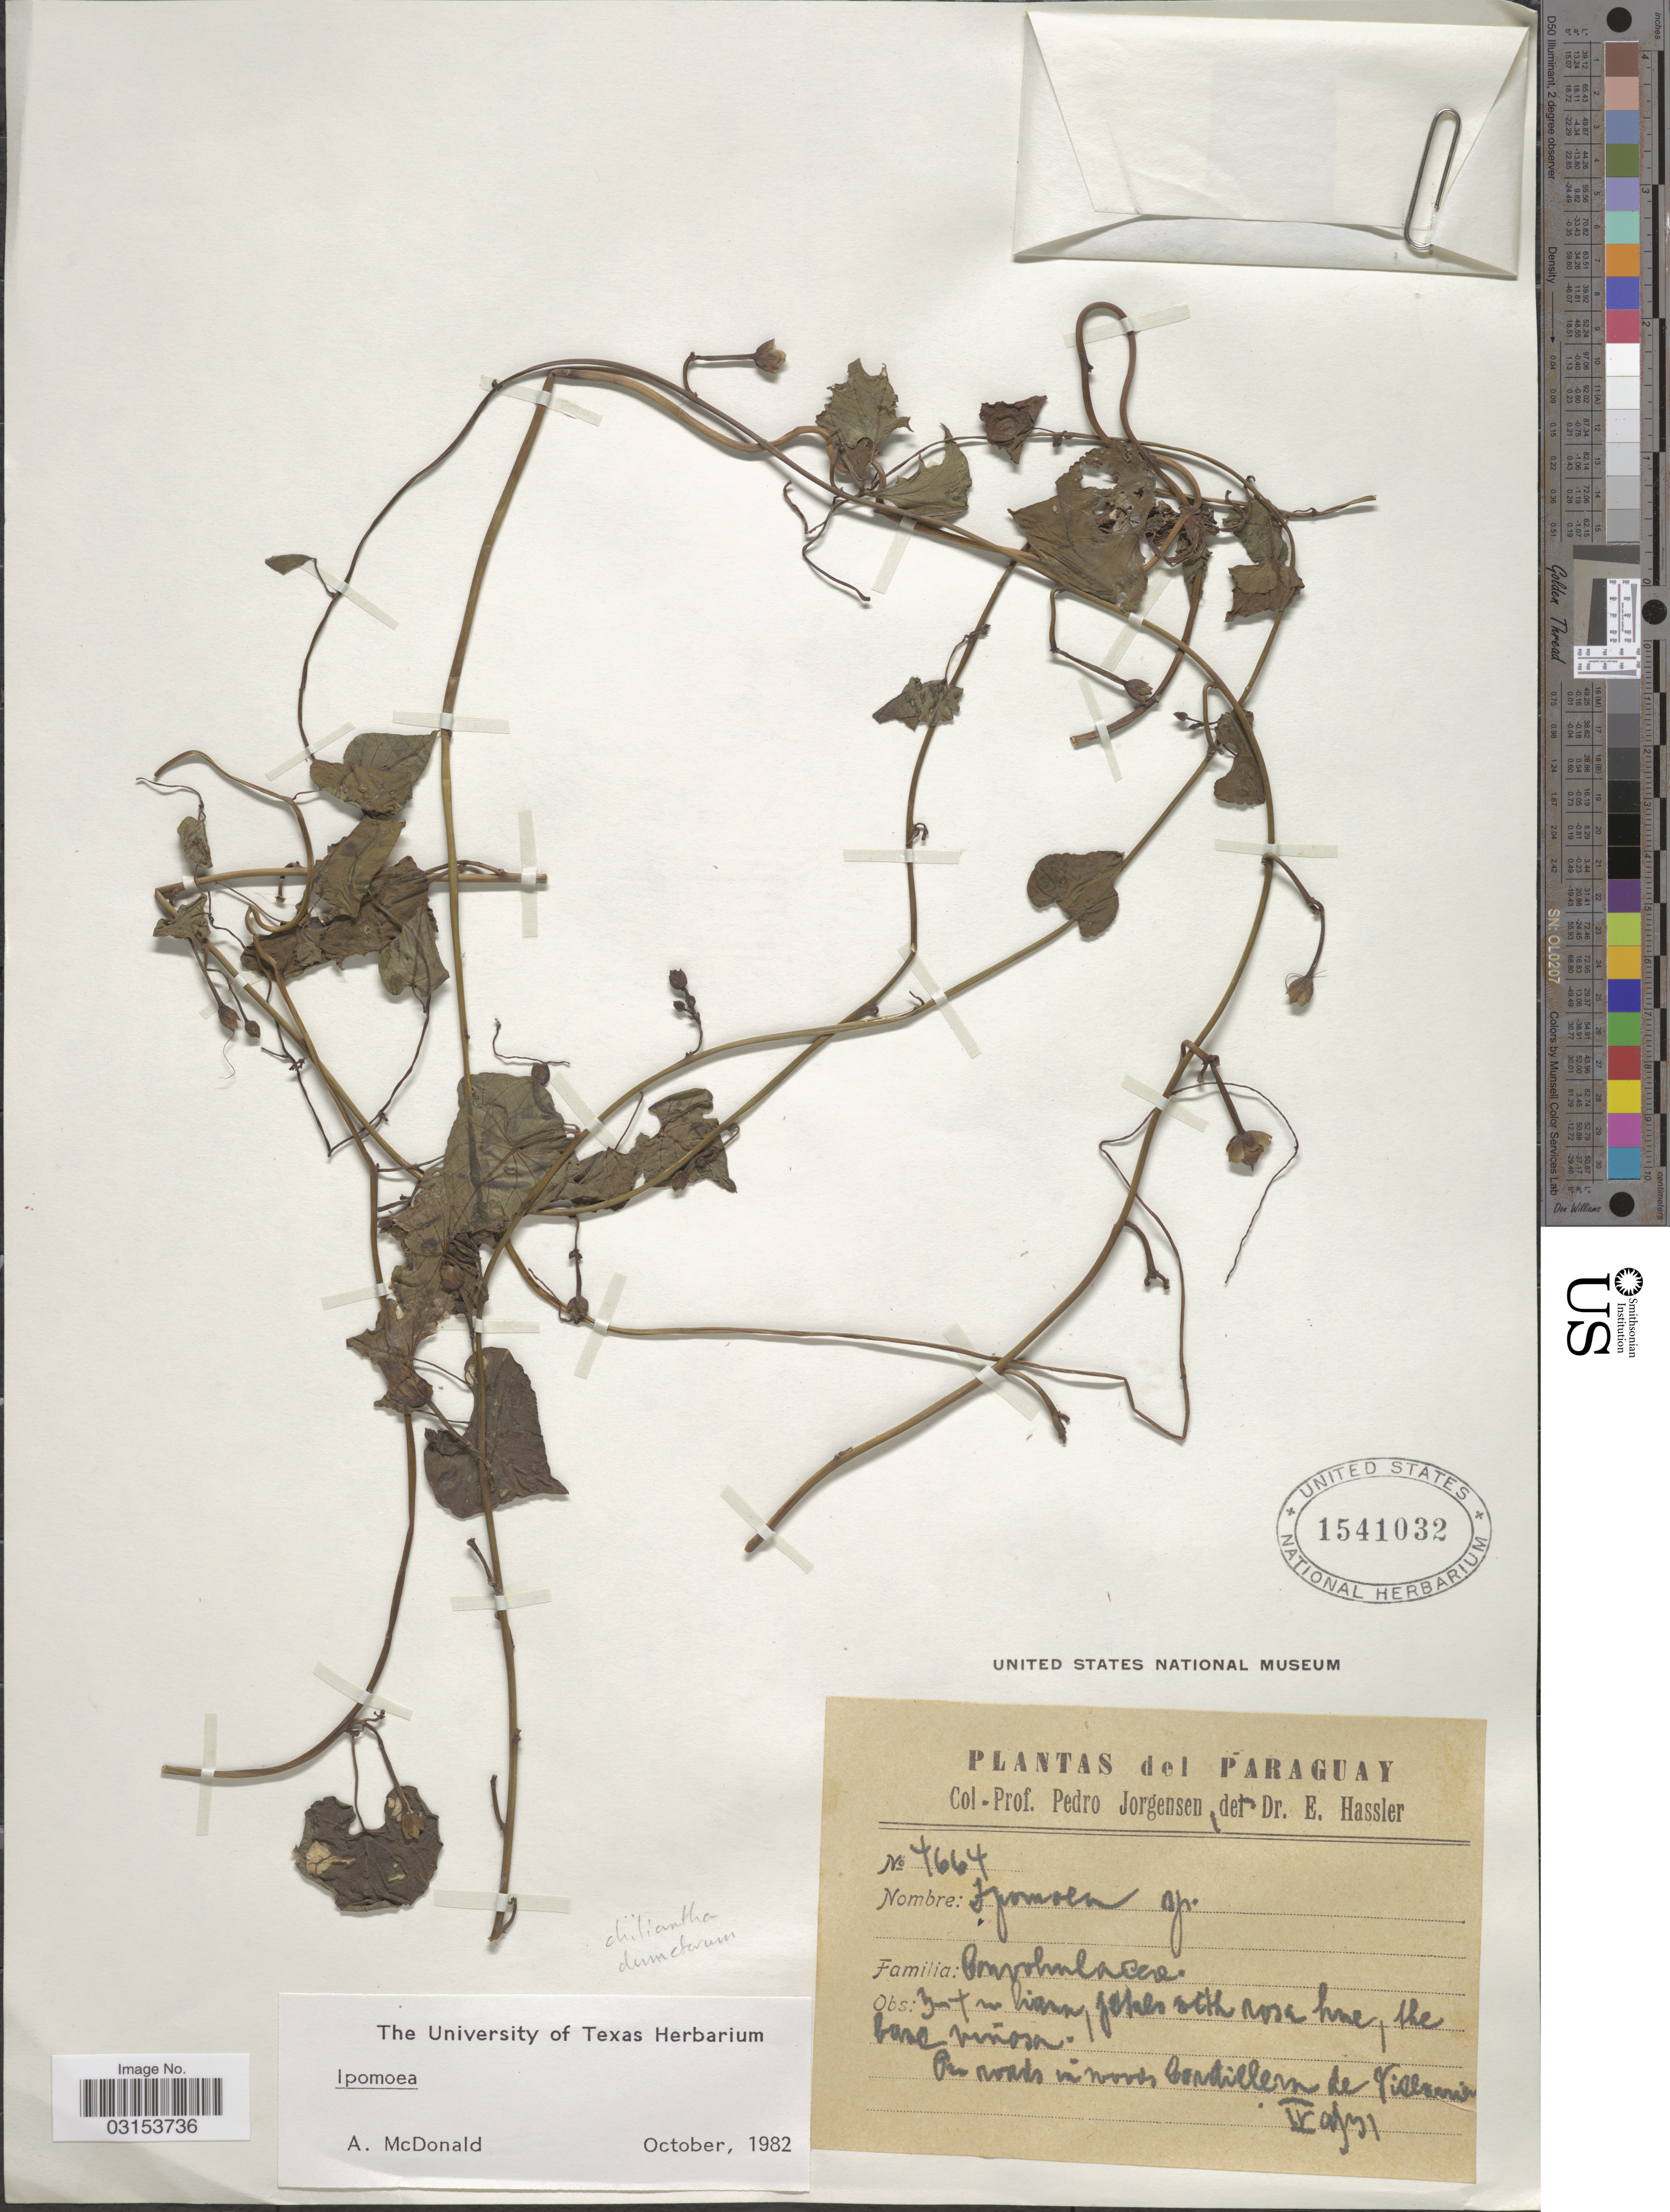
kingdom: Plantae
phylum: Tracheophyta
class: Magnoliopsida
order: Solanales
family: Convolvulaceae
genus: Ipomoea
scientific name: Ipomoea sp.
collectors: P. Jörgensen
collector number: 4664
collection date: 1931-04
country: Paraguay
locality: In woods Cordillera de Villarrica.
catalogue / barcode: US 1541032